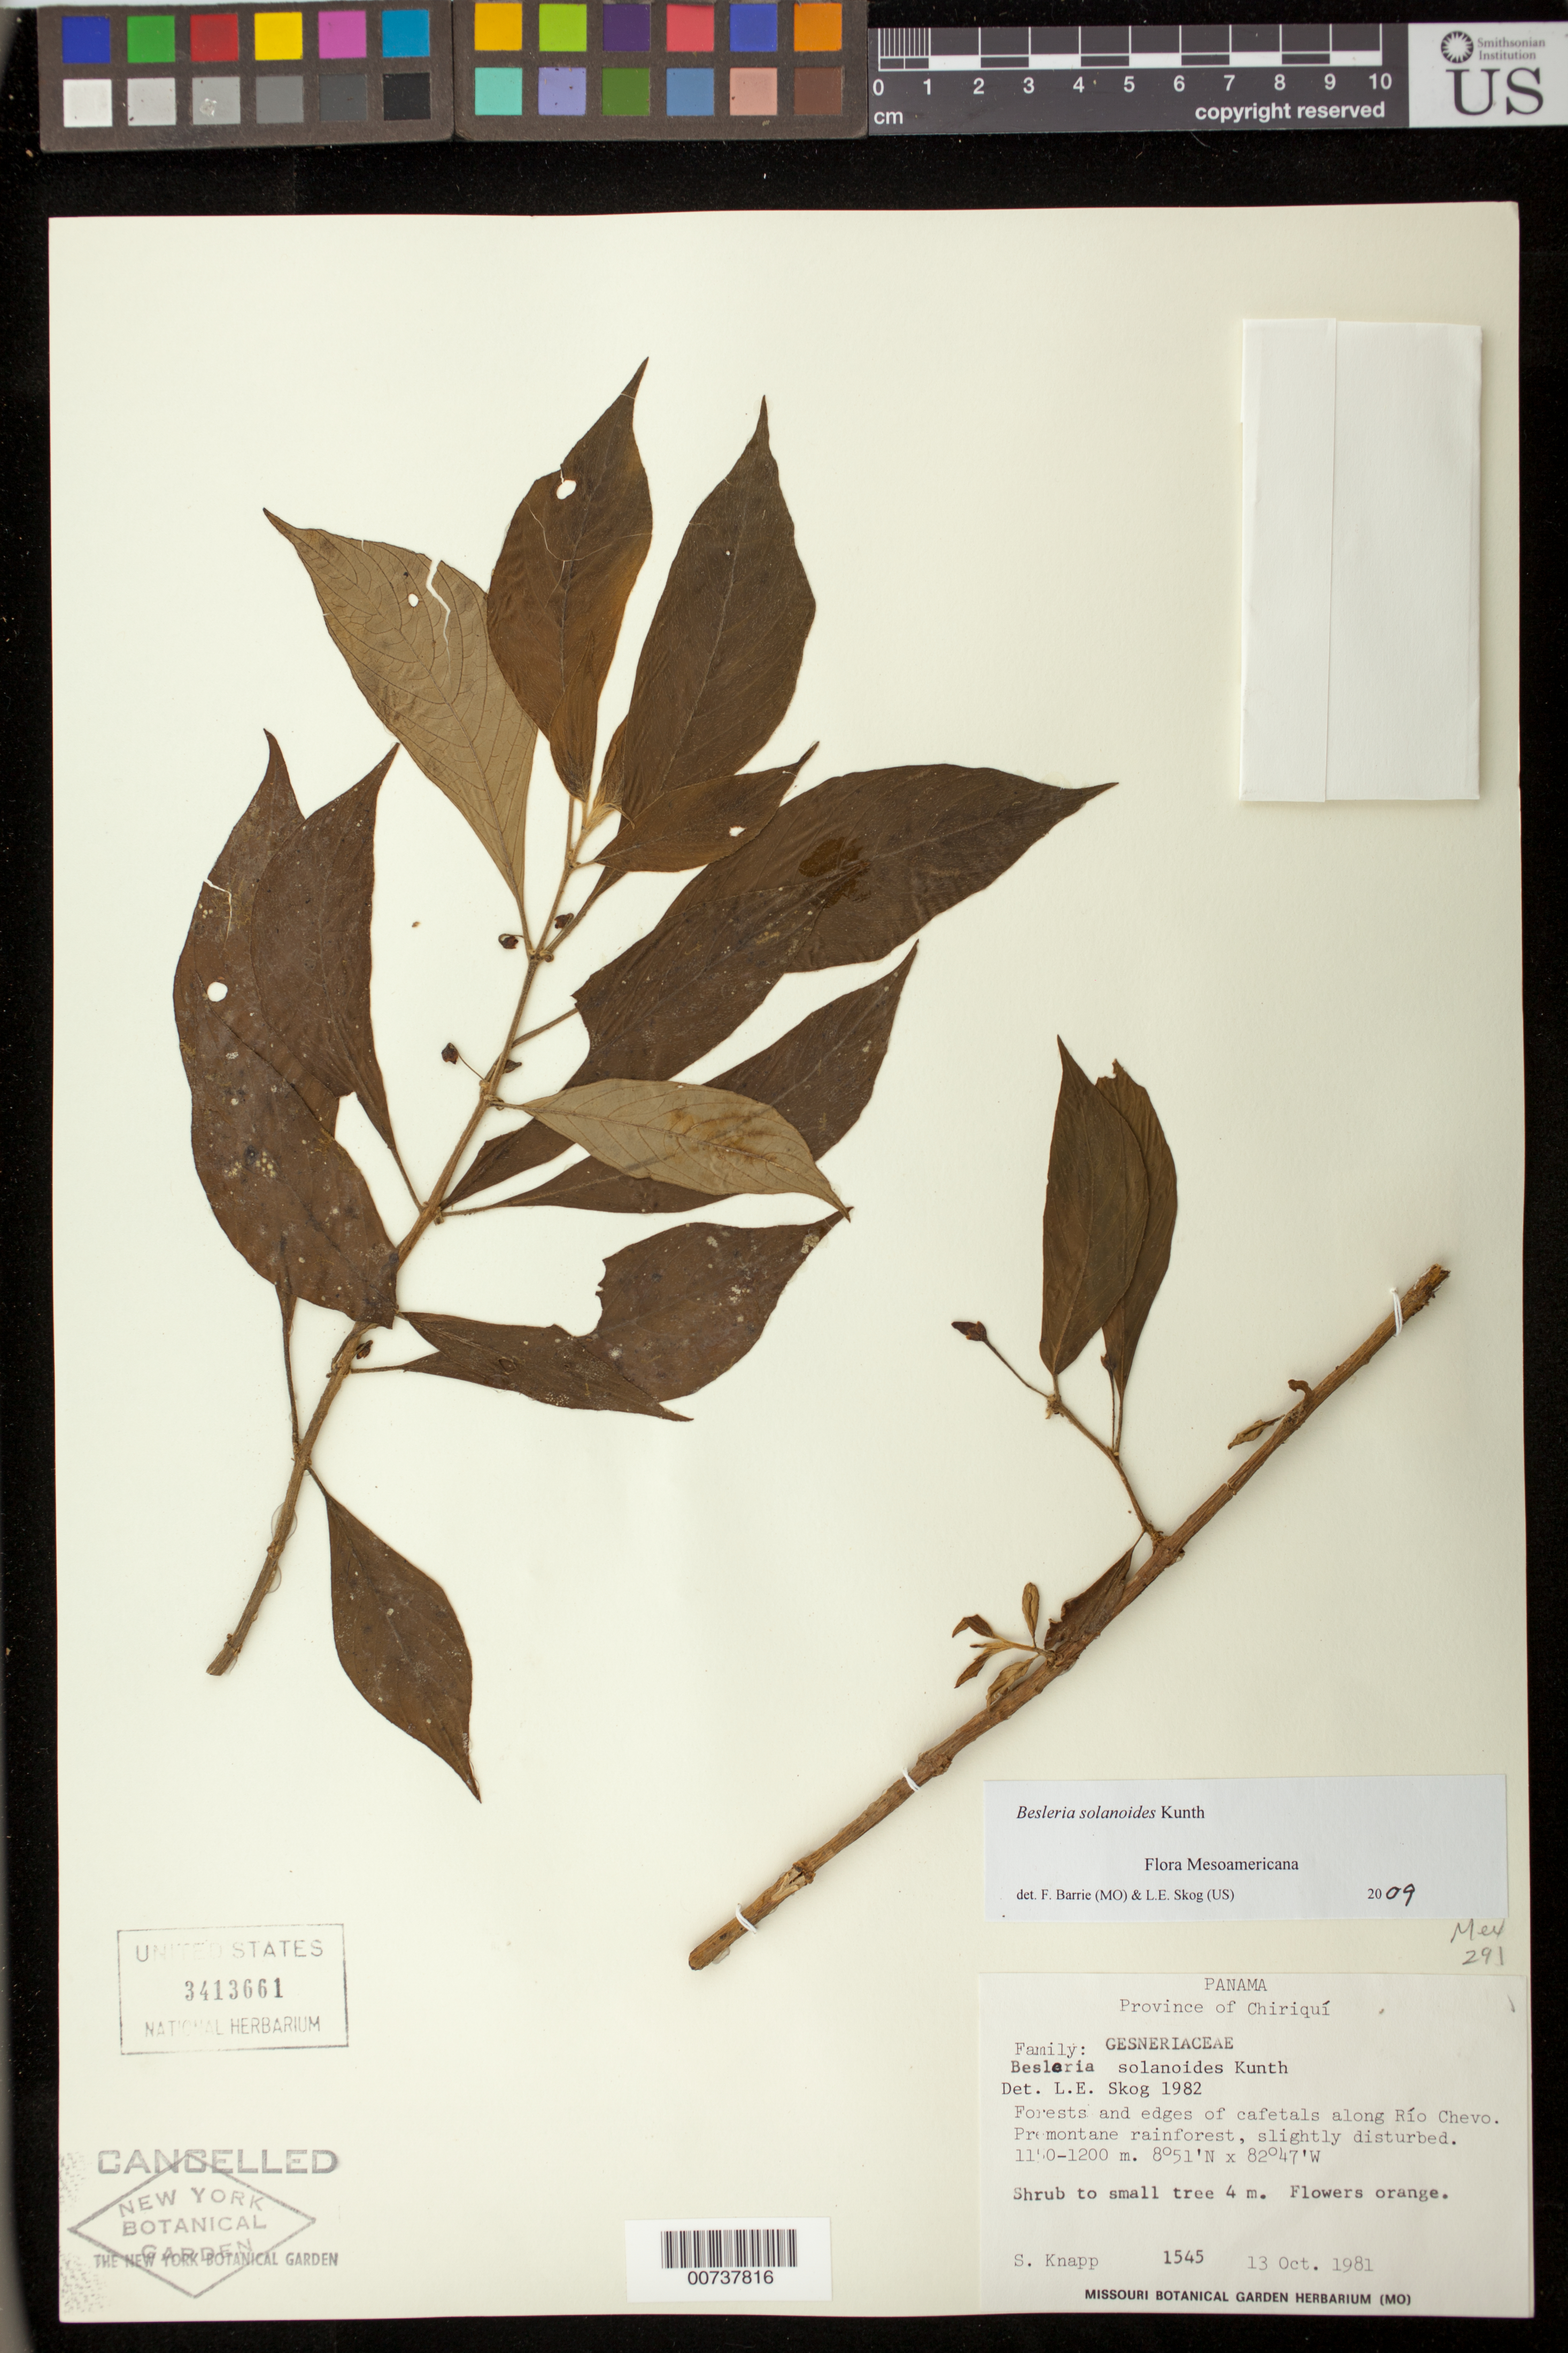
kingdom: Plantae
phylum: Tracheophyta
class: Magnoliopsida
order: Lamiales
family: Gesneriaceae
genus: Besleria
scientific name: Besleria solanoides var. solanoides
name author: Kunth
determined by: Skog, Laurence E.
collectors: S. Knapp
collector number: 1545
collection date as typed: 13 Oct 1981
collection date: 1981-10-13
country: Panama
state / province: Chiriquí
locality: Forests and edges of cafetals along Río Chevo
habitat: Premontane rainforest, slightly disturbed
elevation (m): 1150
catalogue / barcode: US 3413661